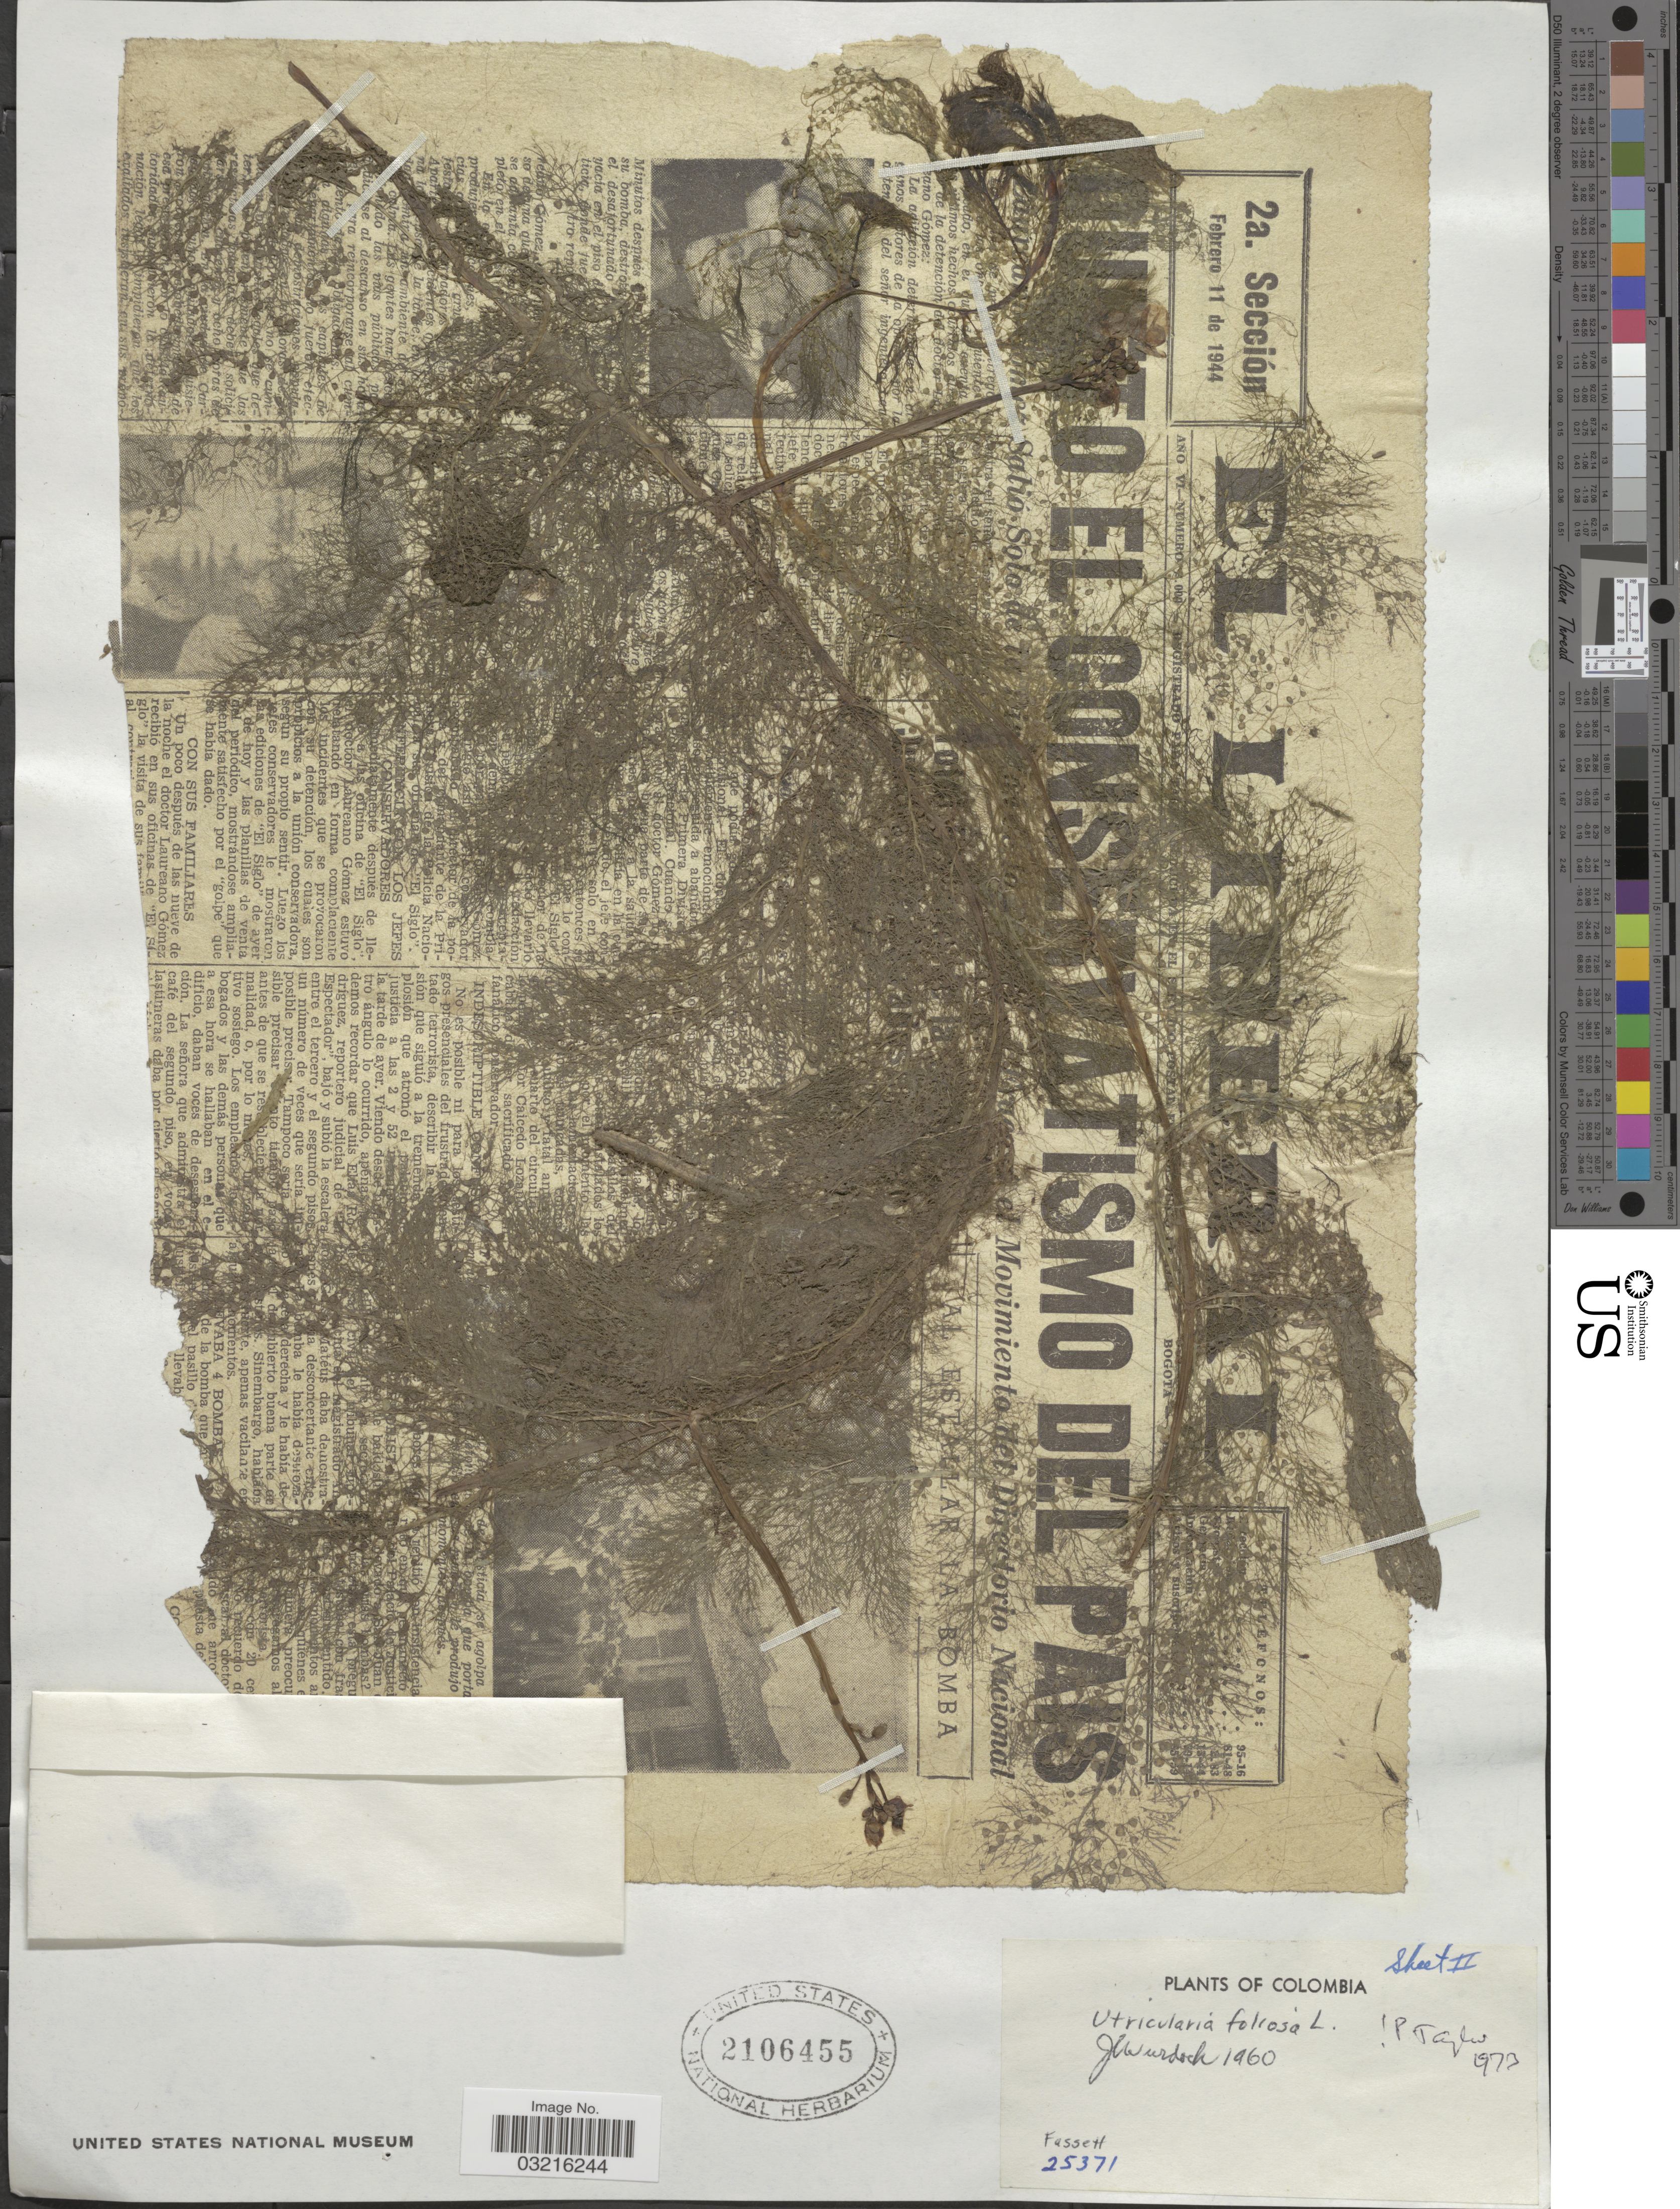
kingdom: Plantae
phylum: Tracheophyta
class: Magnoliopsida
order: Lamiales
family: Lentibulariaceae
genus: Utricularia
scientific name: Utricularia foliosa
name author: L.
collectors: -- Fassett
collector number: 25371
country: Colombia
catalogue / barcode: US 2106455